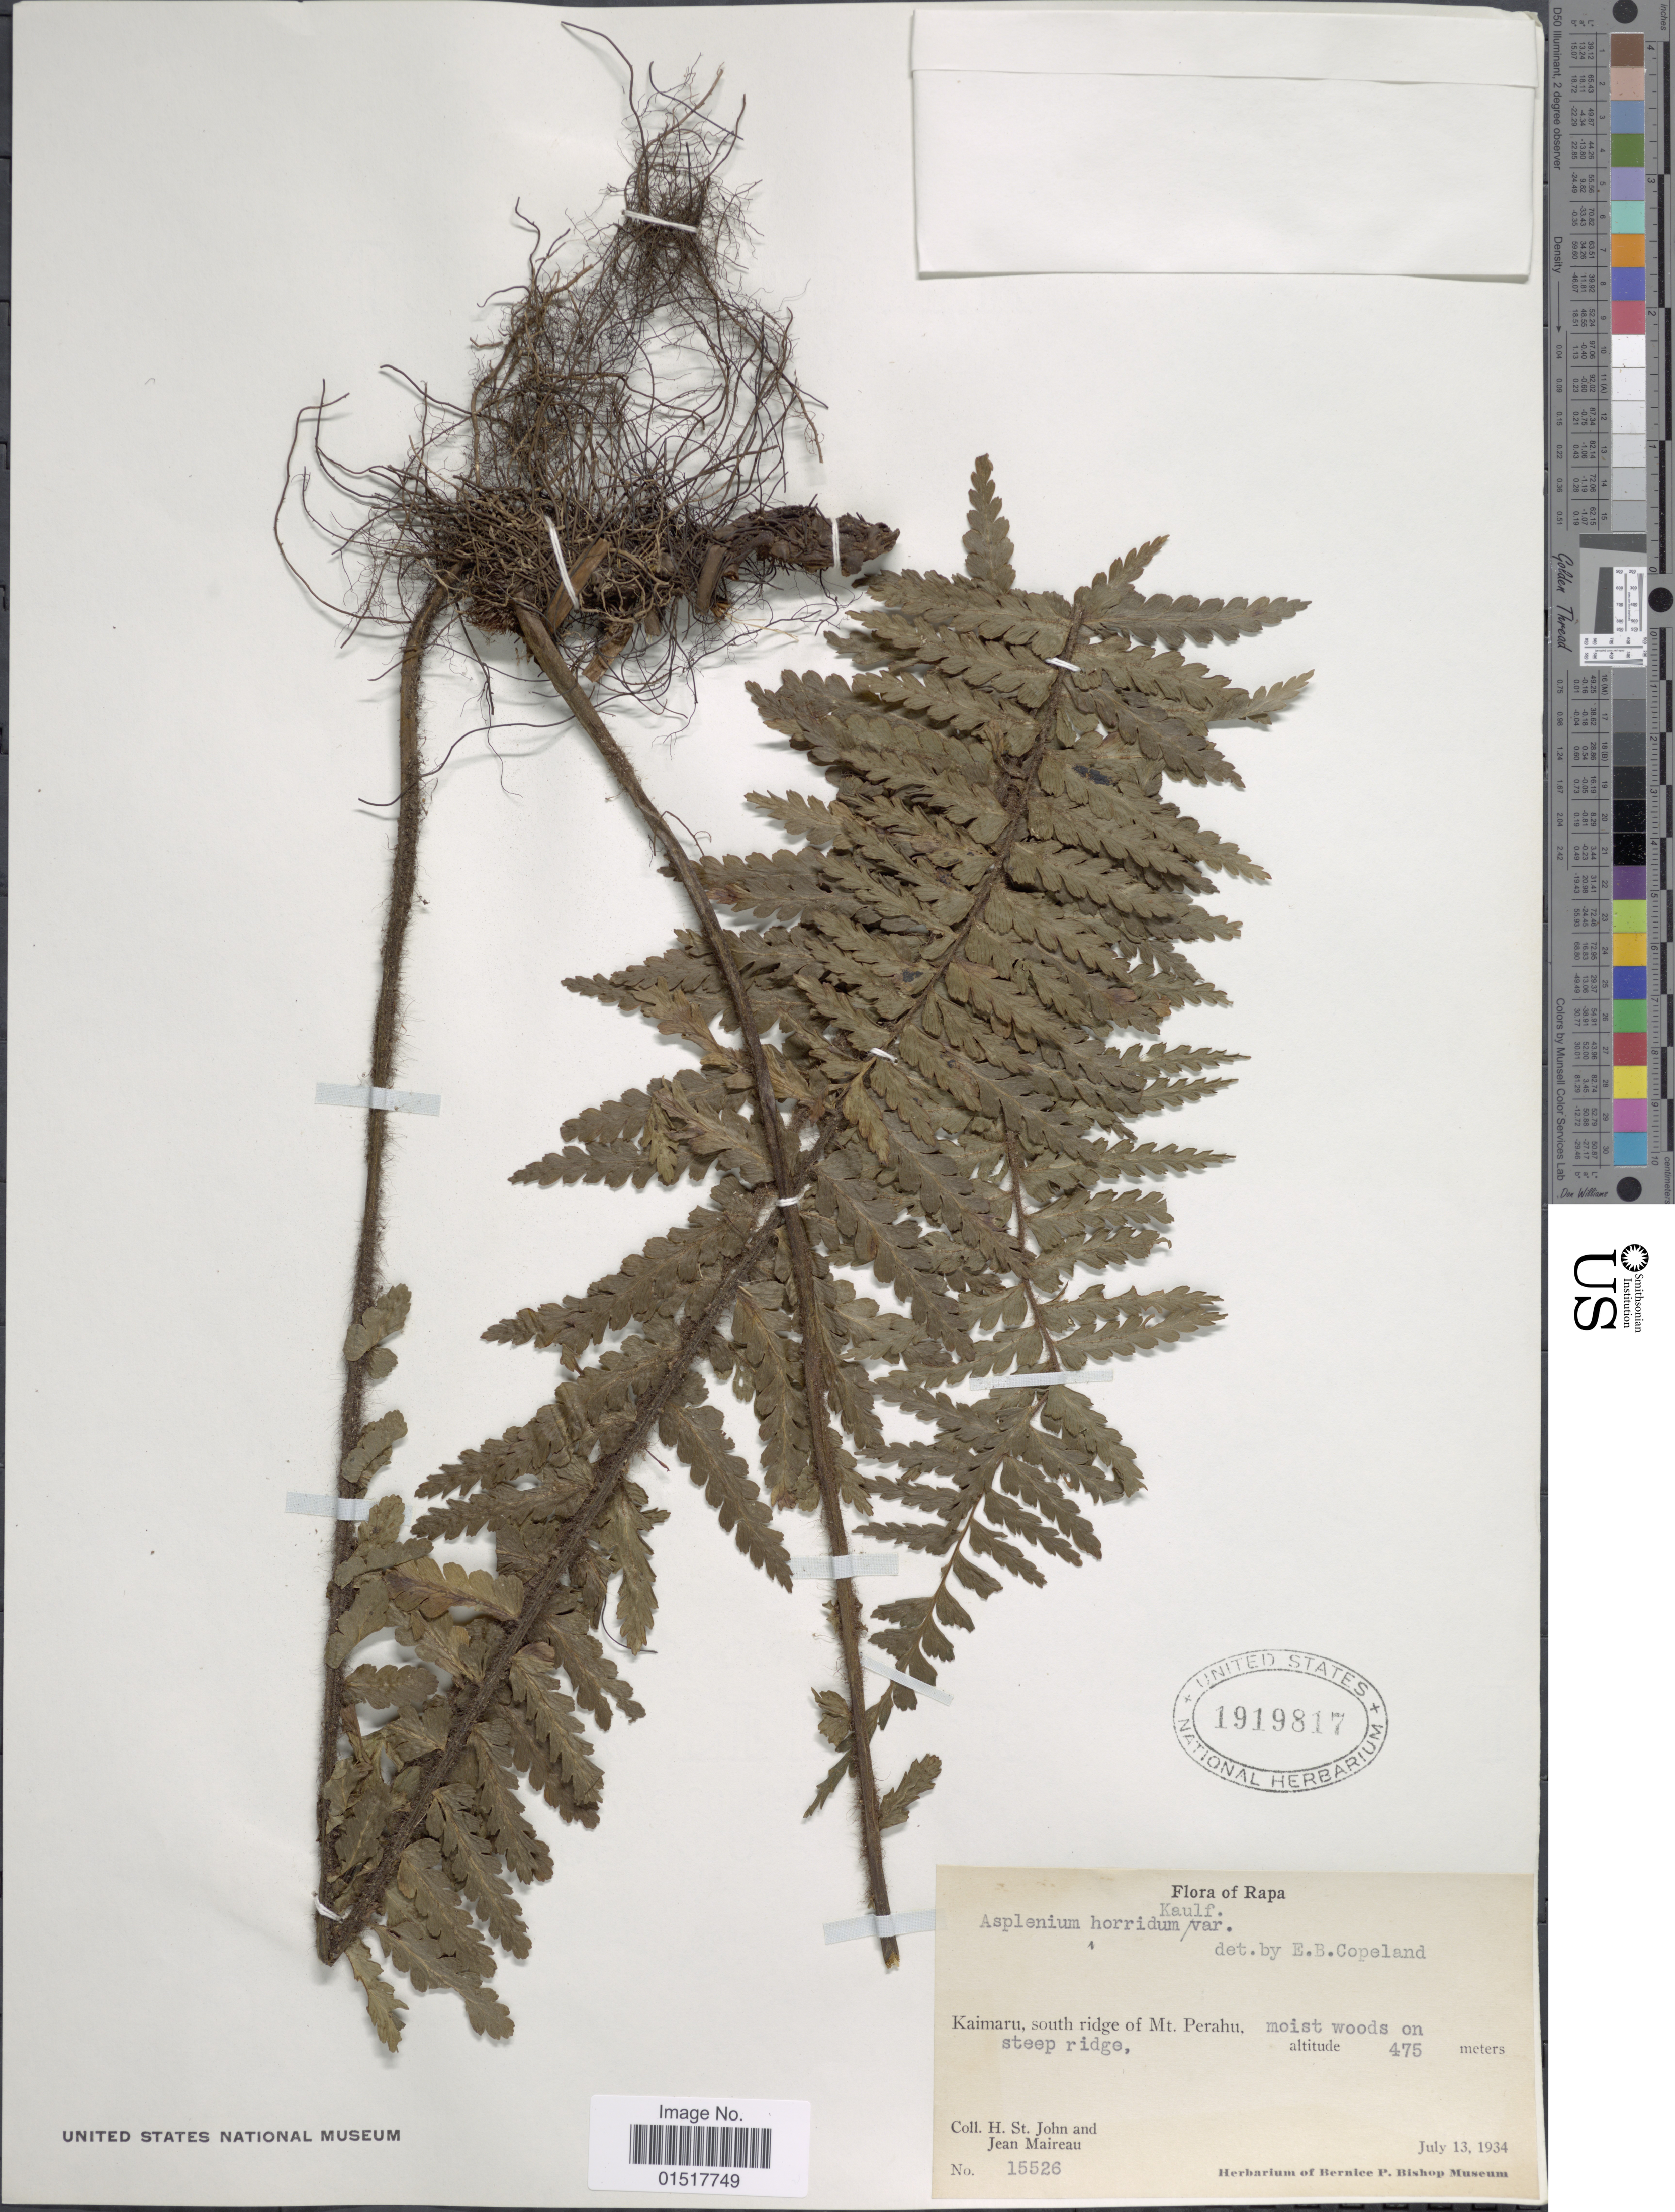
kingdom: Plantae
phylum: Tracheophyta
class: Polypodiopsida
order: Polypodiales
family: Aspleniaceae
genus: Asplenium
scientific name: Asplenium horridum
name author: Kaulf.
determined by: Salgado, A. E.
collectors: H. St. John & J. Maireau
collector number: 15526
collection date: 1934-07-13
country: French Polynesia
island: Rapa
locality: Rapa. Kaimaru, south ridge of Mt. Perahu.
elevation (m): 475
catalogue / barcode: US 1919817